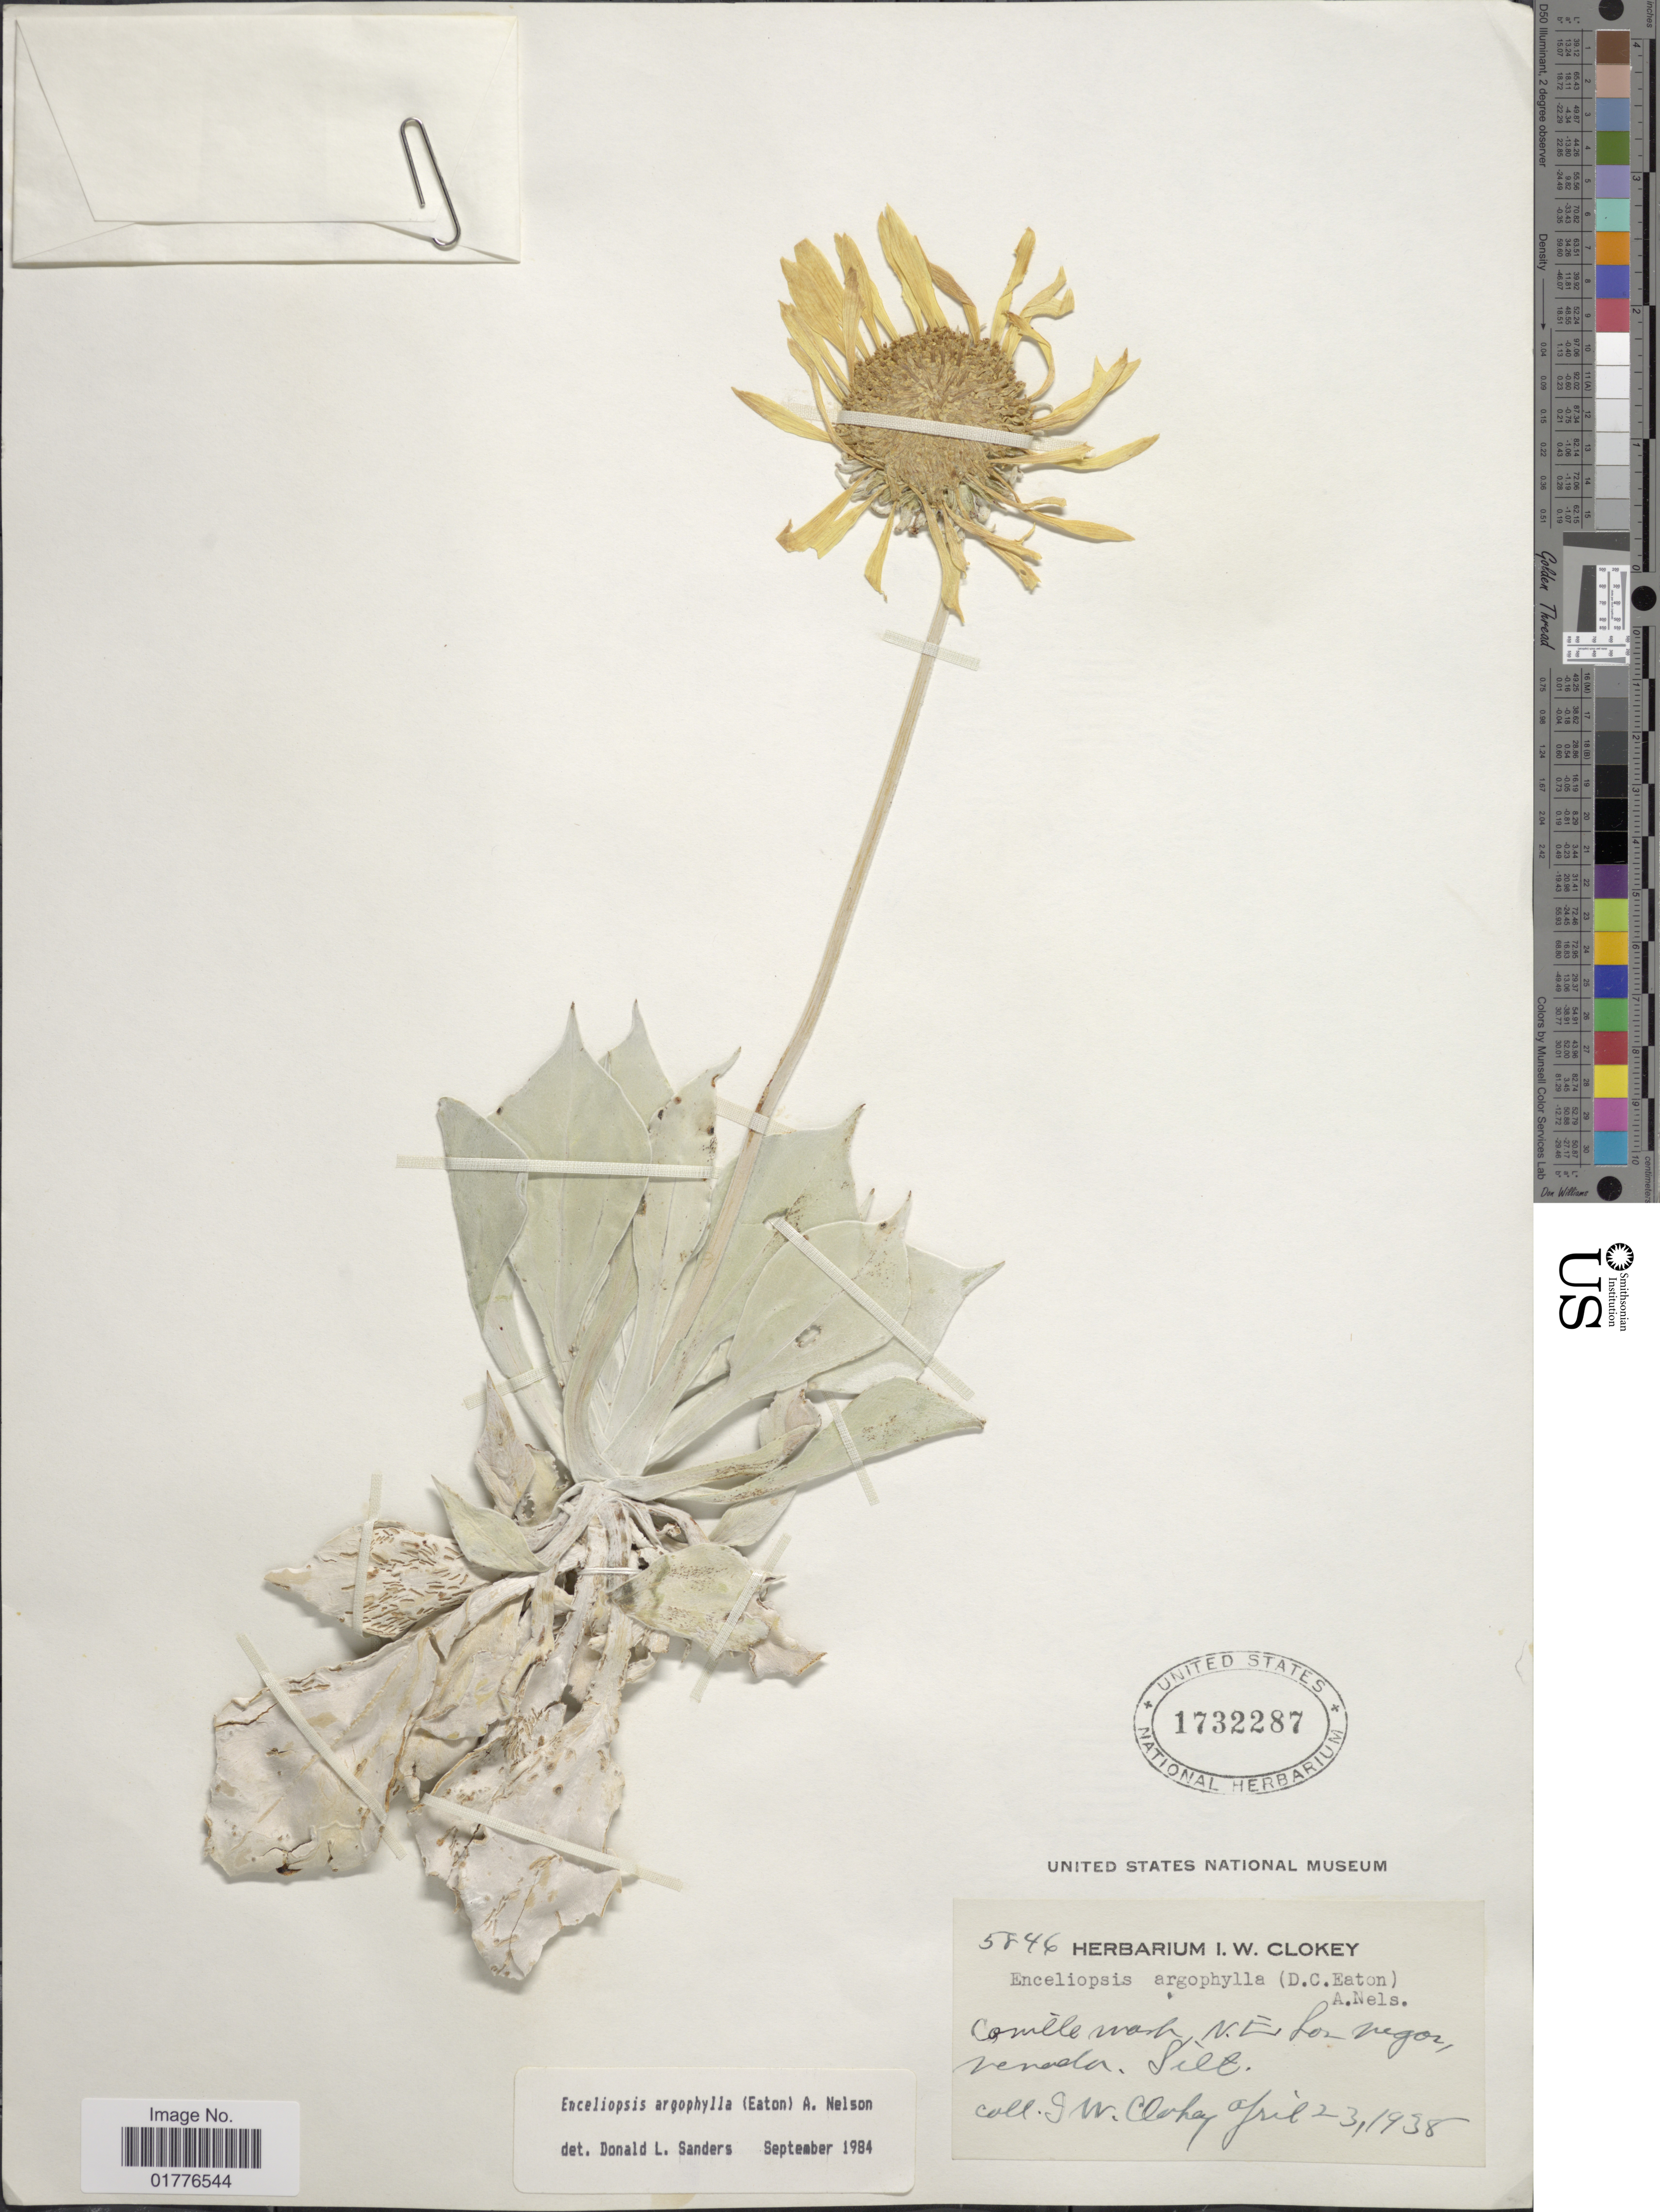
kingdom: Plantae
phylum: Tracheophyta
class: Magnoliopsida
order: Asterales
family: Asteraceae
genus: Enceliopsis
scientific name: Enceliopsis argophylla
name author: (D.C. Eaton) A. Nelson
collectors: I. W. Clokey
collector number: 5846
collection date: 1938-04-23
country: United States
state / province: Nevada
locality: Coville wash, N.E. Las Vegas, Nevada. Silt.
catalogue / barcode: US 1732287